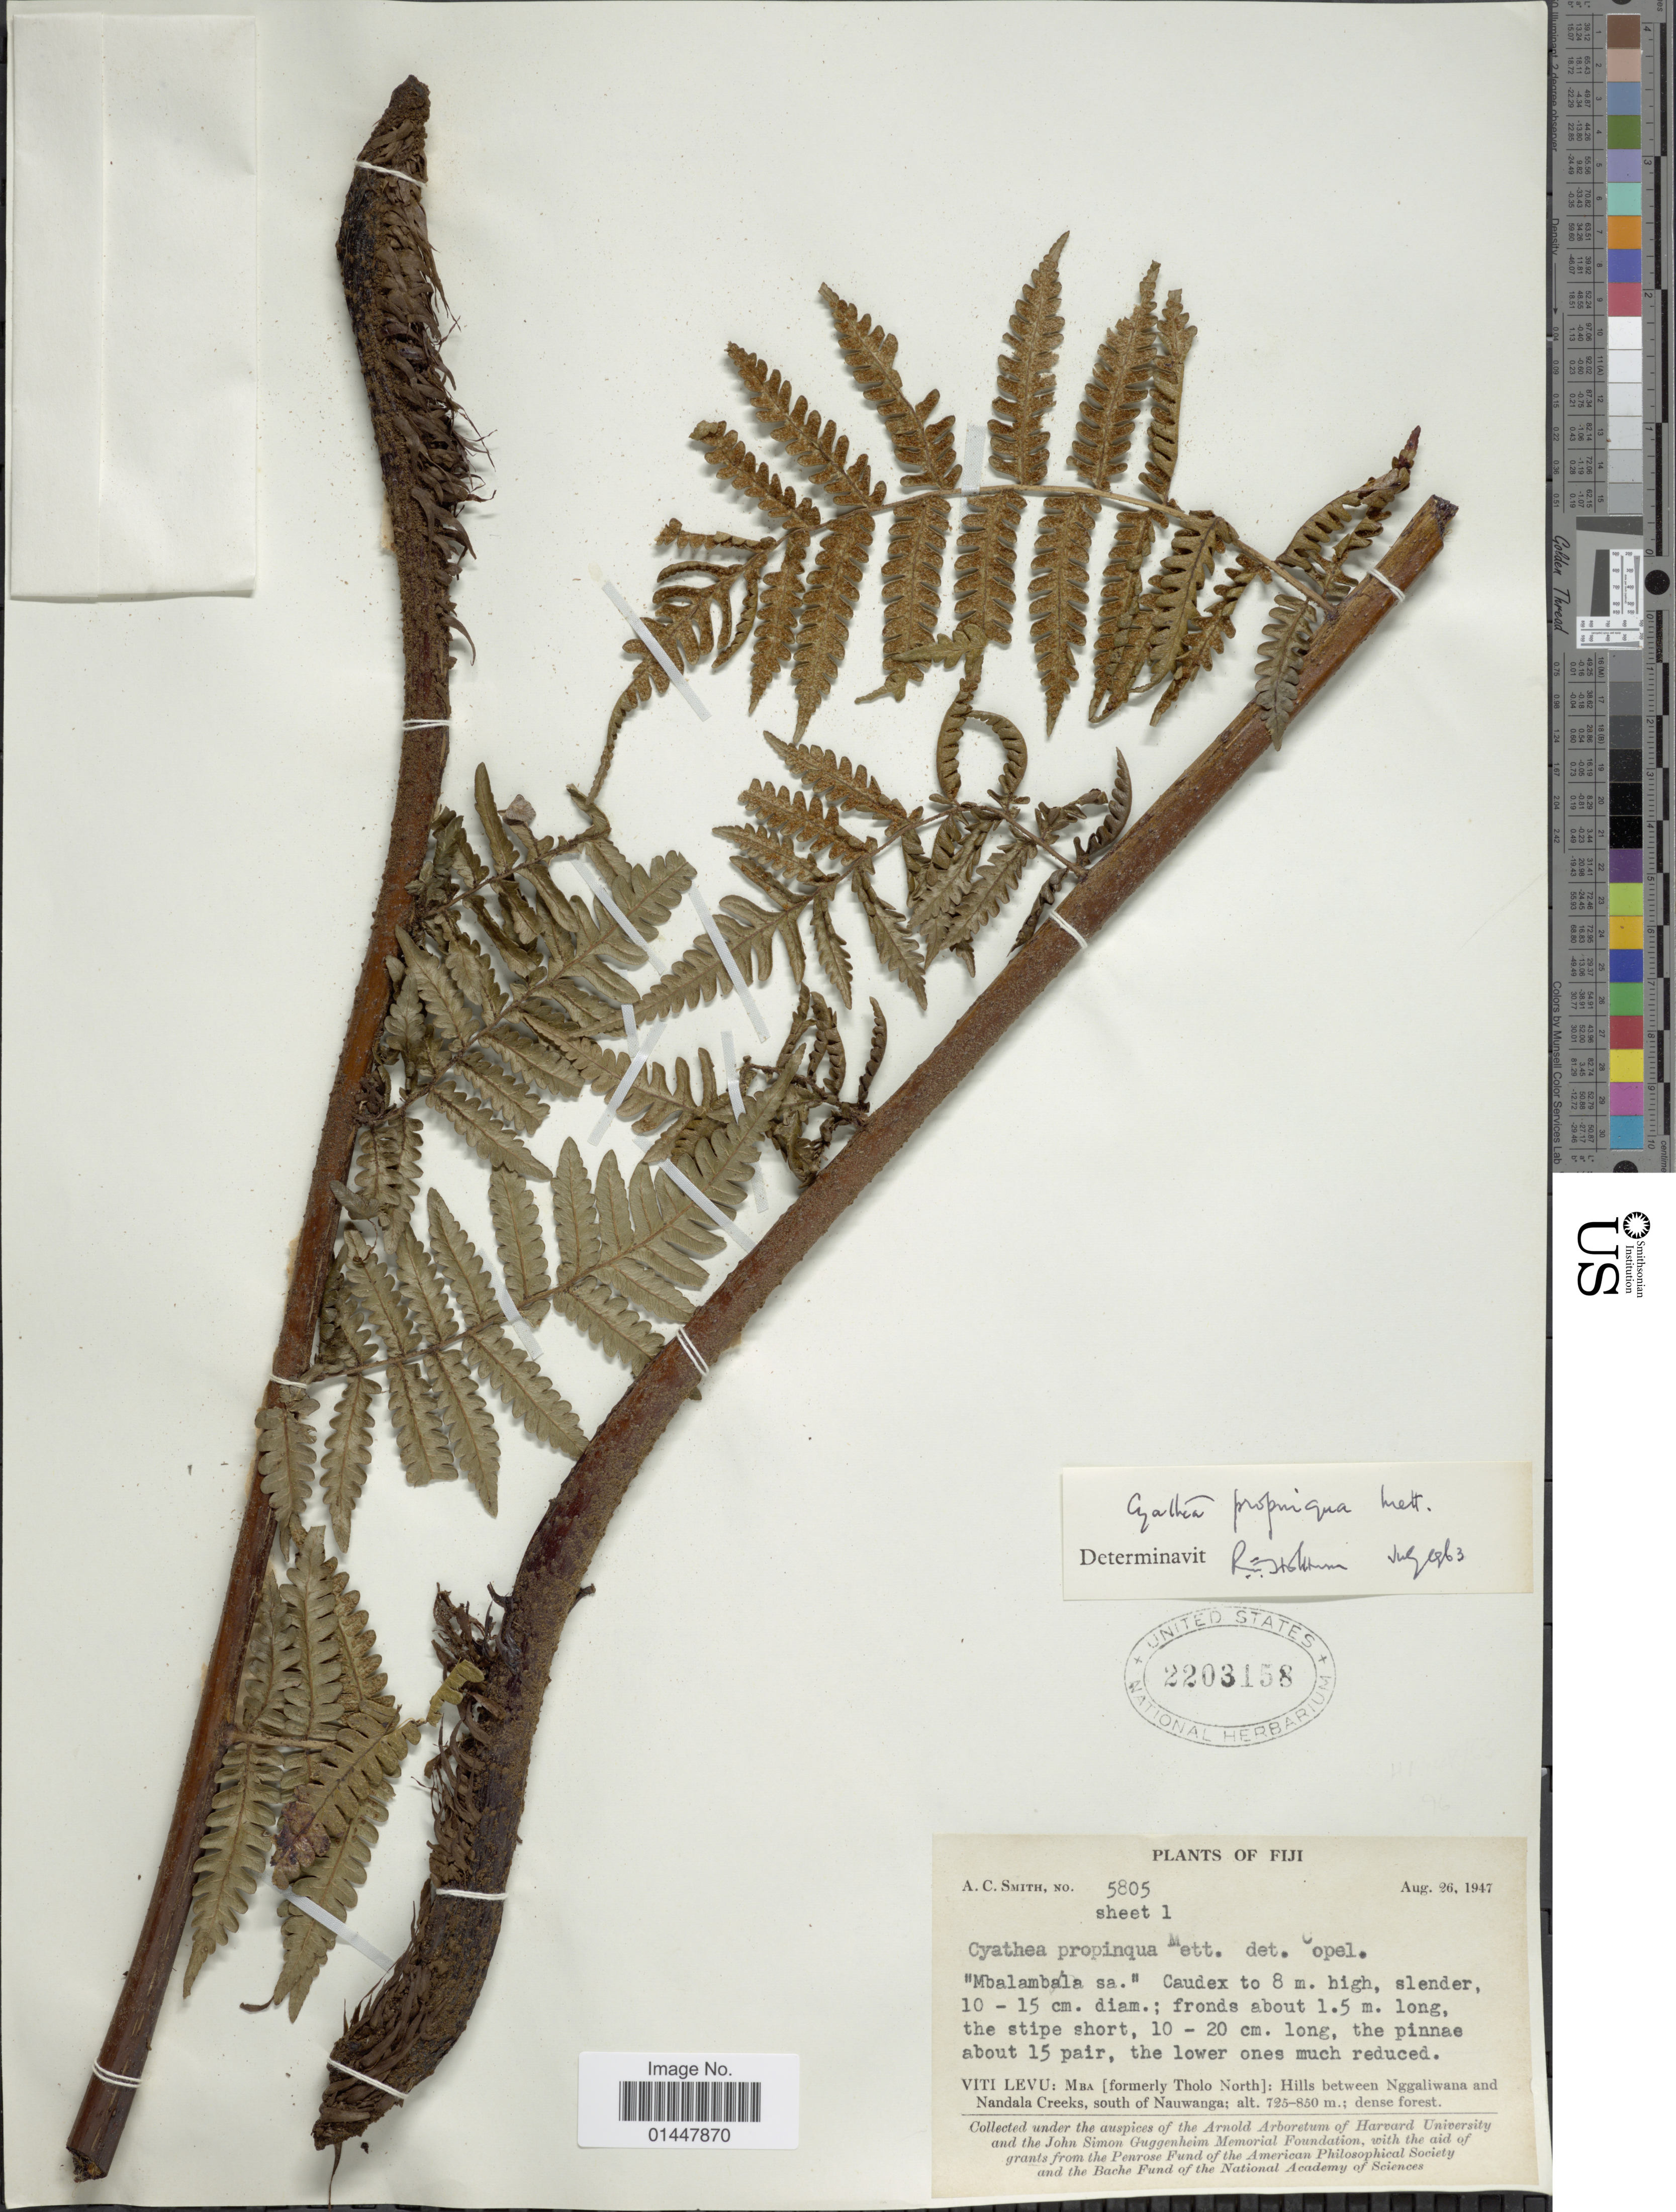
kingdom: Plantae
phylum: Tracheophyta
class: Polypodiopsida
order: Cyatheales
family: Cyatheaceae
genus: Sphaeropteris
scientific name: Sphaeropteris propinqua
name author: (Mett.) R.M. Tryon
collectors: A. C. Smith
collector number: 5805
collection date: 1947-08-26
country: Fiji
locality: Viti Levu, Mba (formerly Tholo North), Hills between Nggaliwana and Nandala Creeks, south of Nauwanga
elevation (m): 725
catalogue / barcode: US 2203158